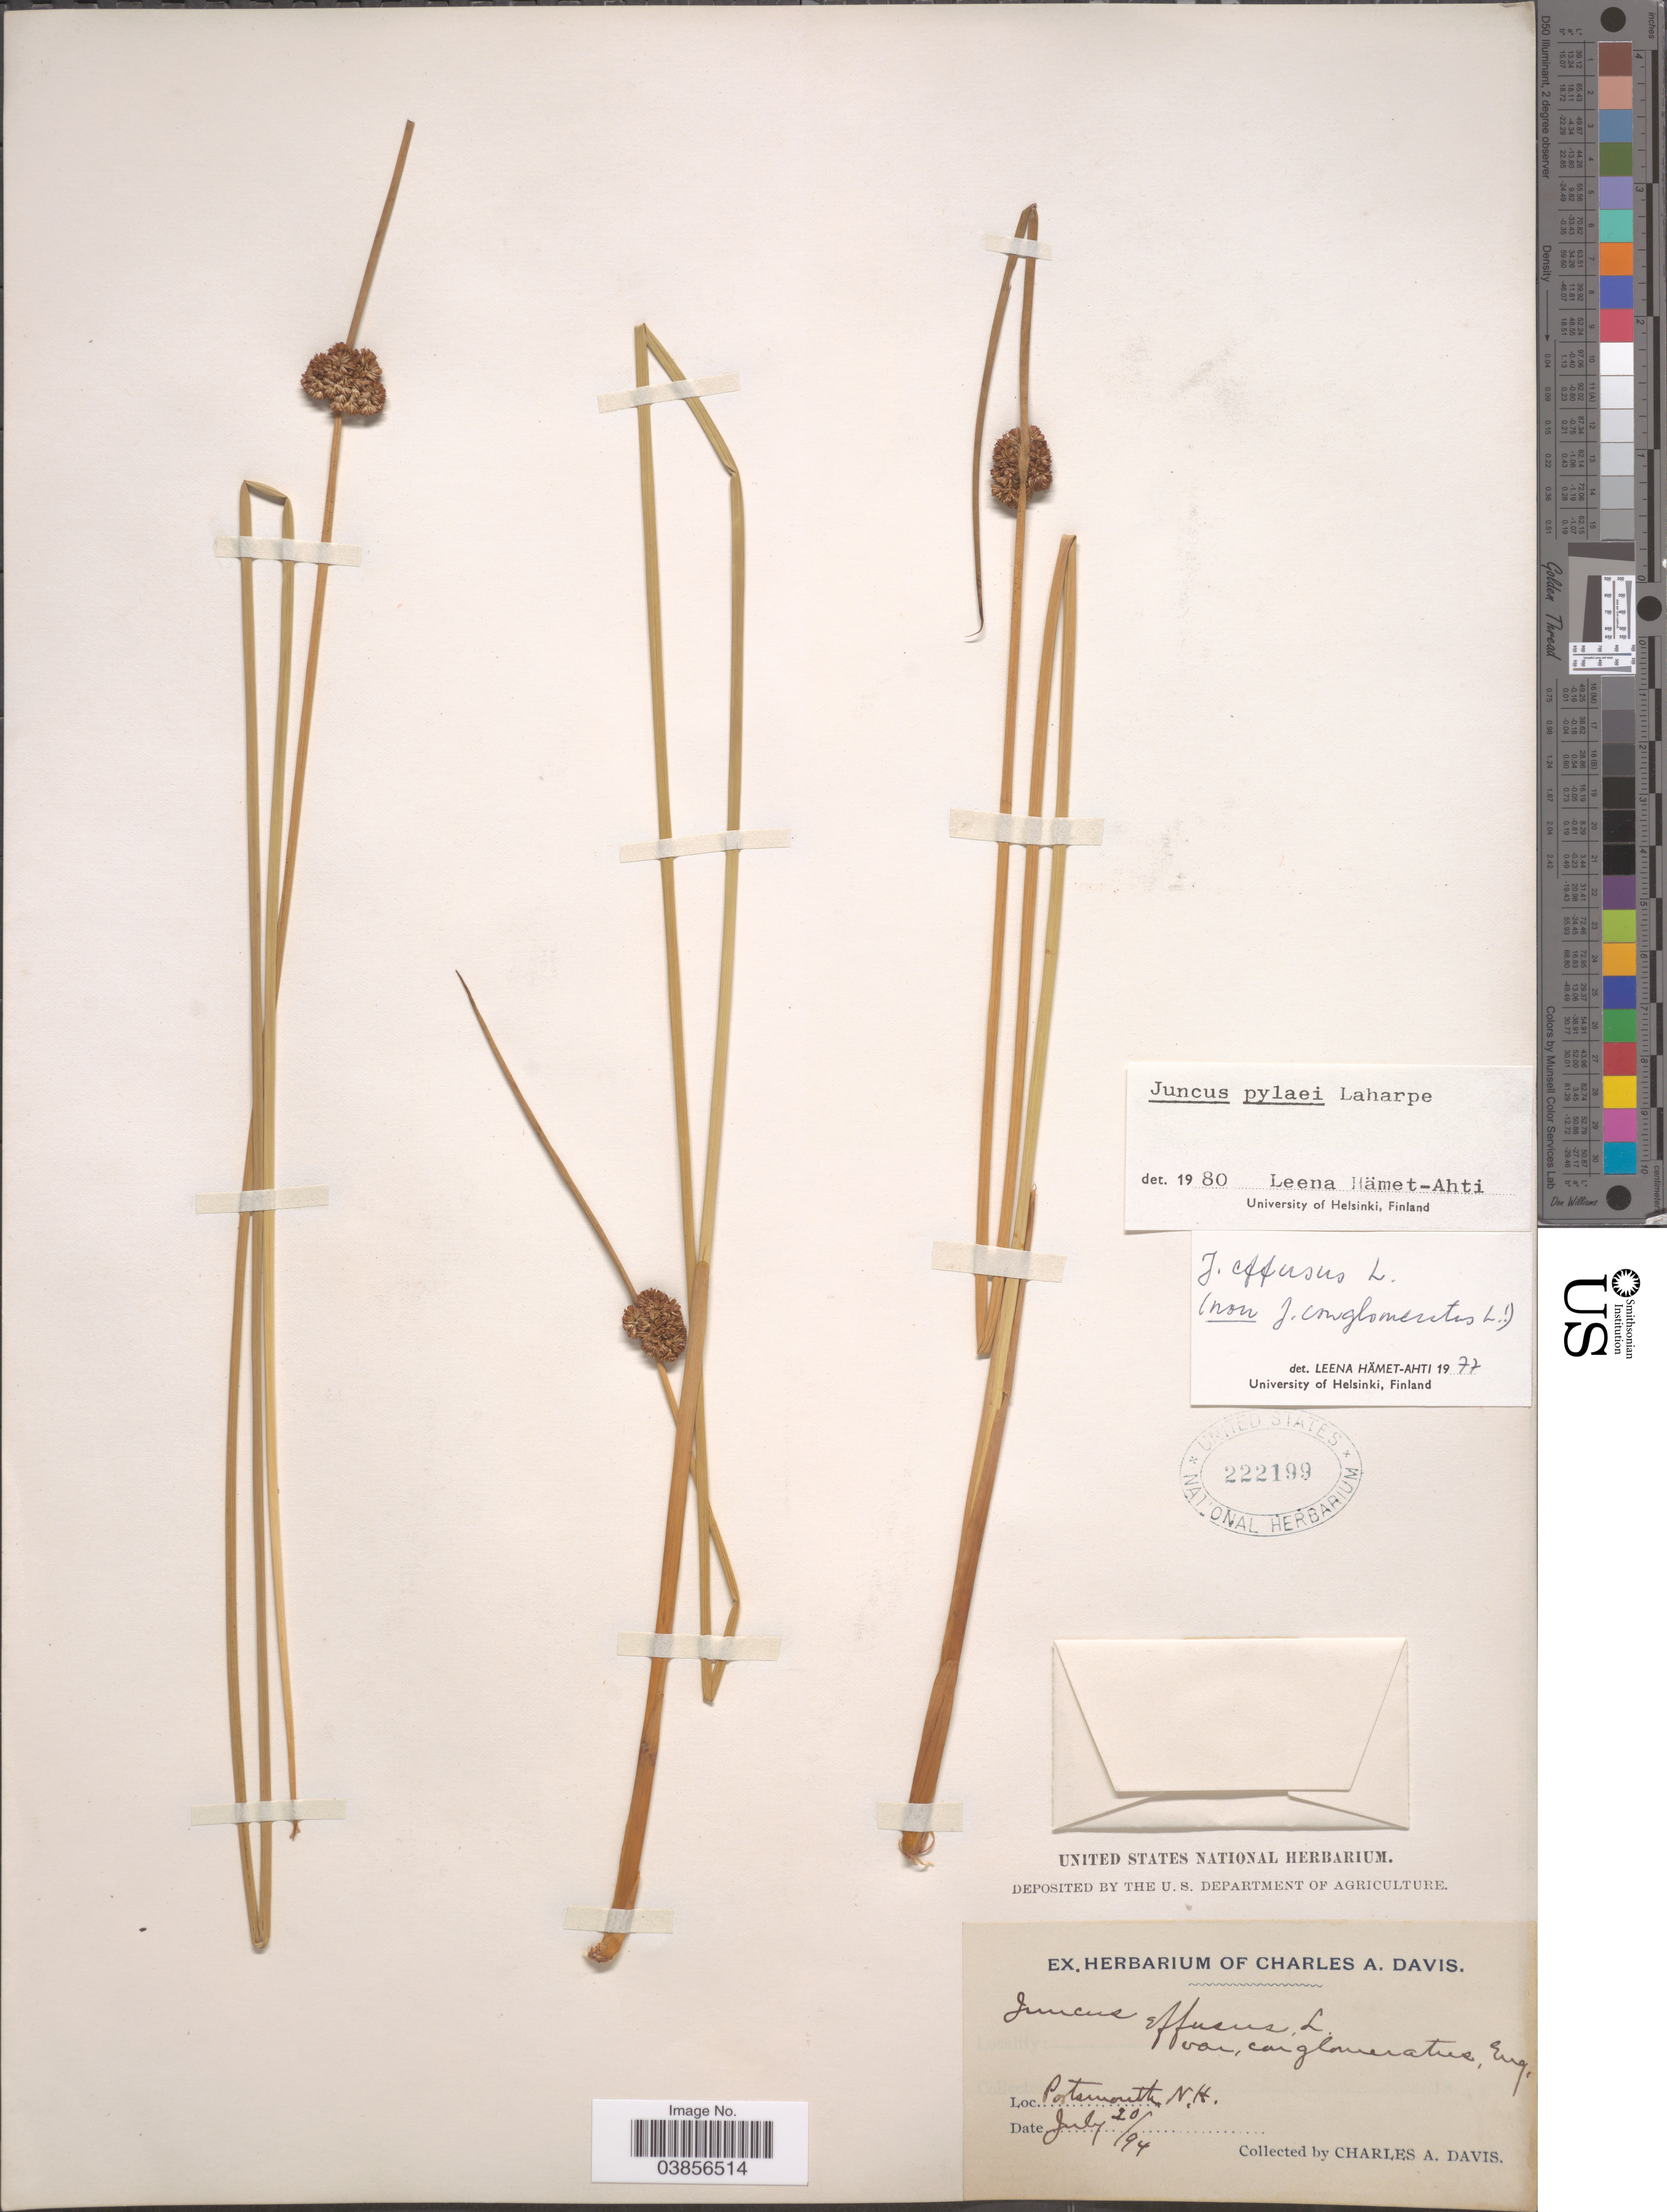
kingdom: Plantae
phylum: Tracheophyta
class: Liliopsida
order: Poales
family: Juncaceae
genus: Juncus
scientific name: Juncus pylaei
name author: Laharpe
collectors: C. Davis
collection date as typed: Transcribed d/m/y: 20/7/94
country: United States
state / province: New Hampshire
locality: Portsmouth.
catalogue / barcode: US 222199